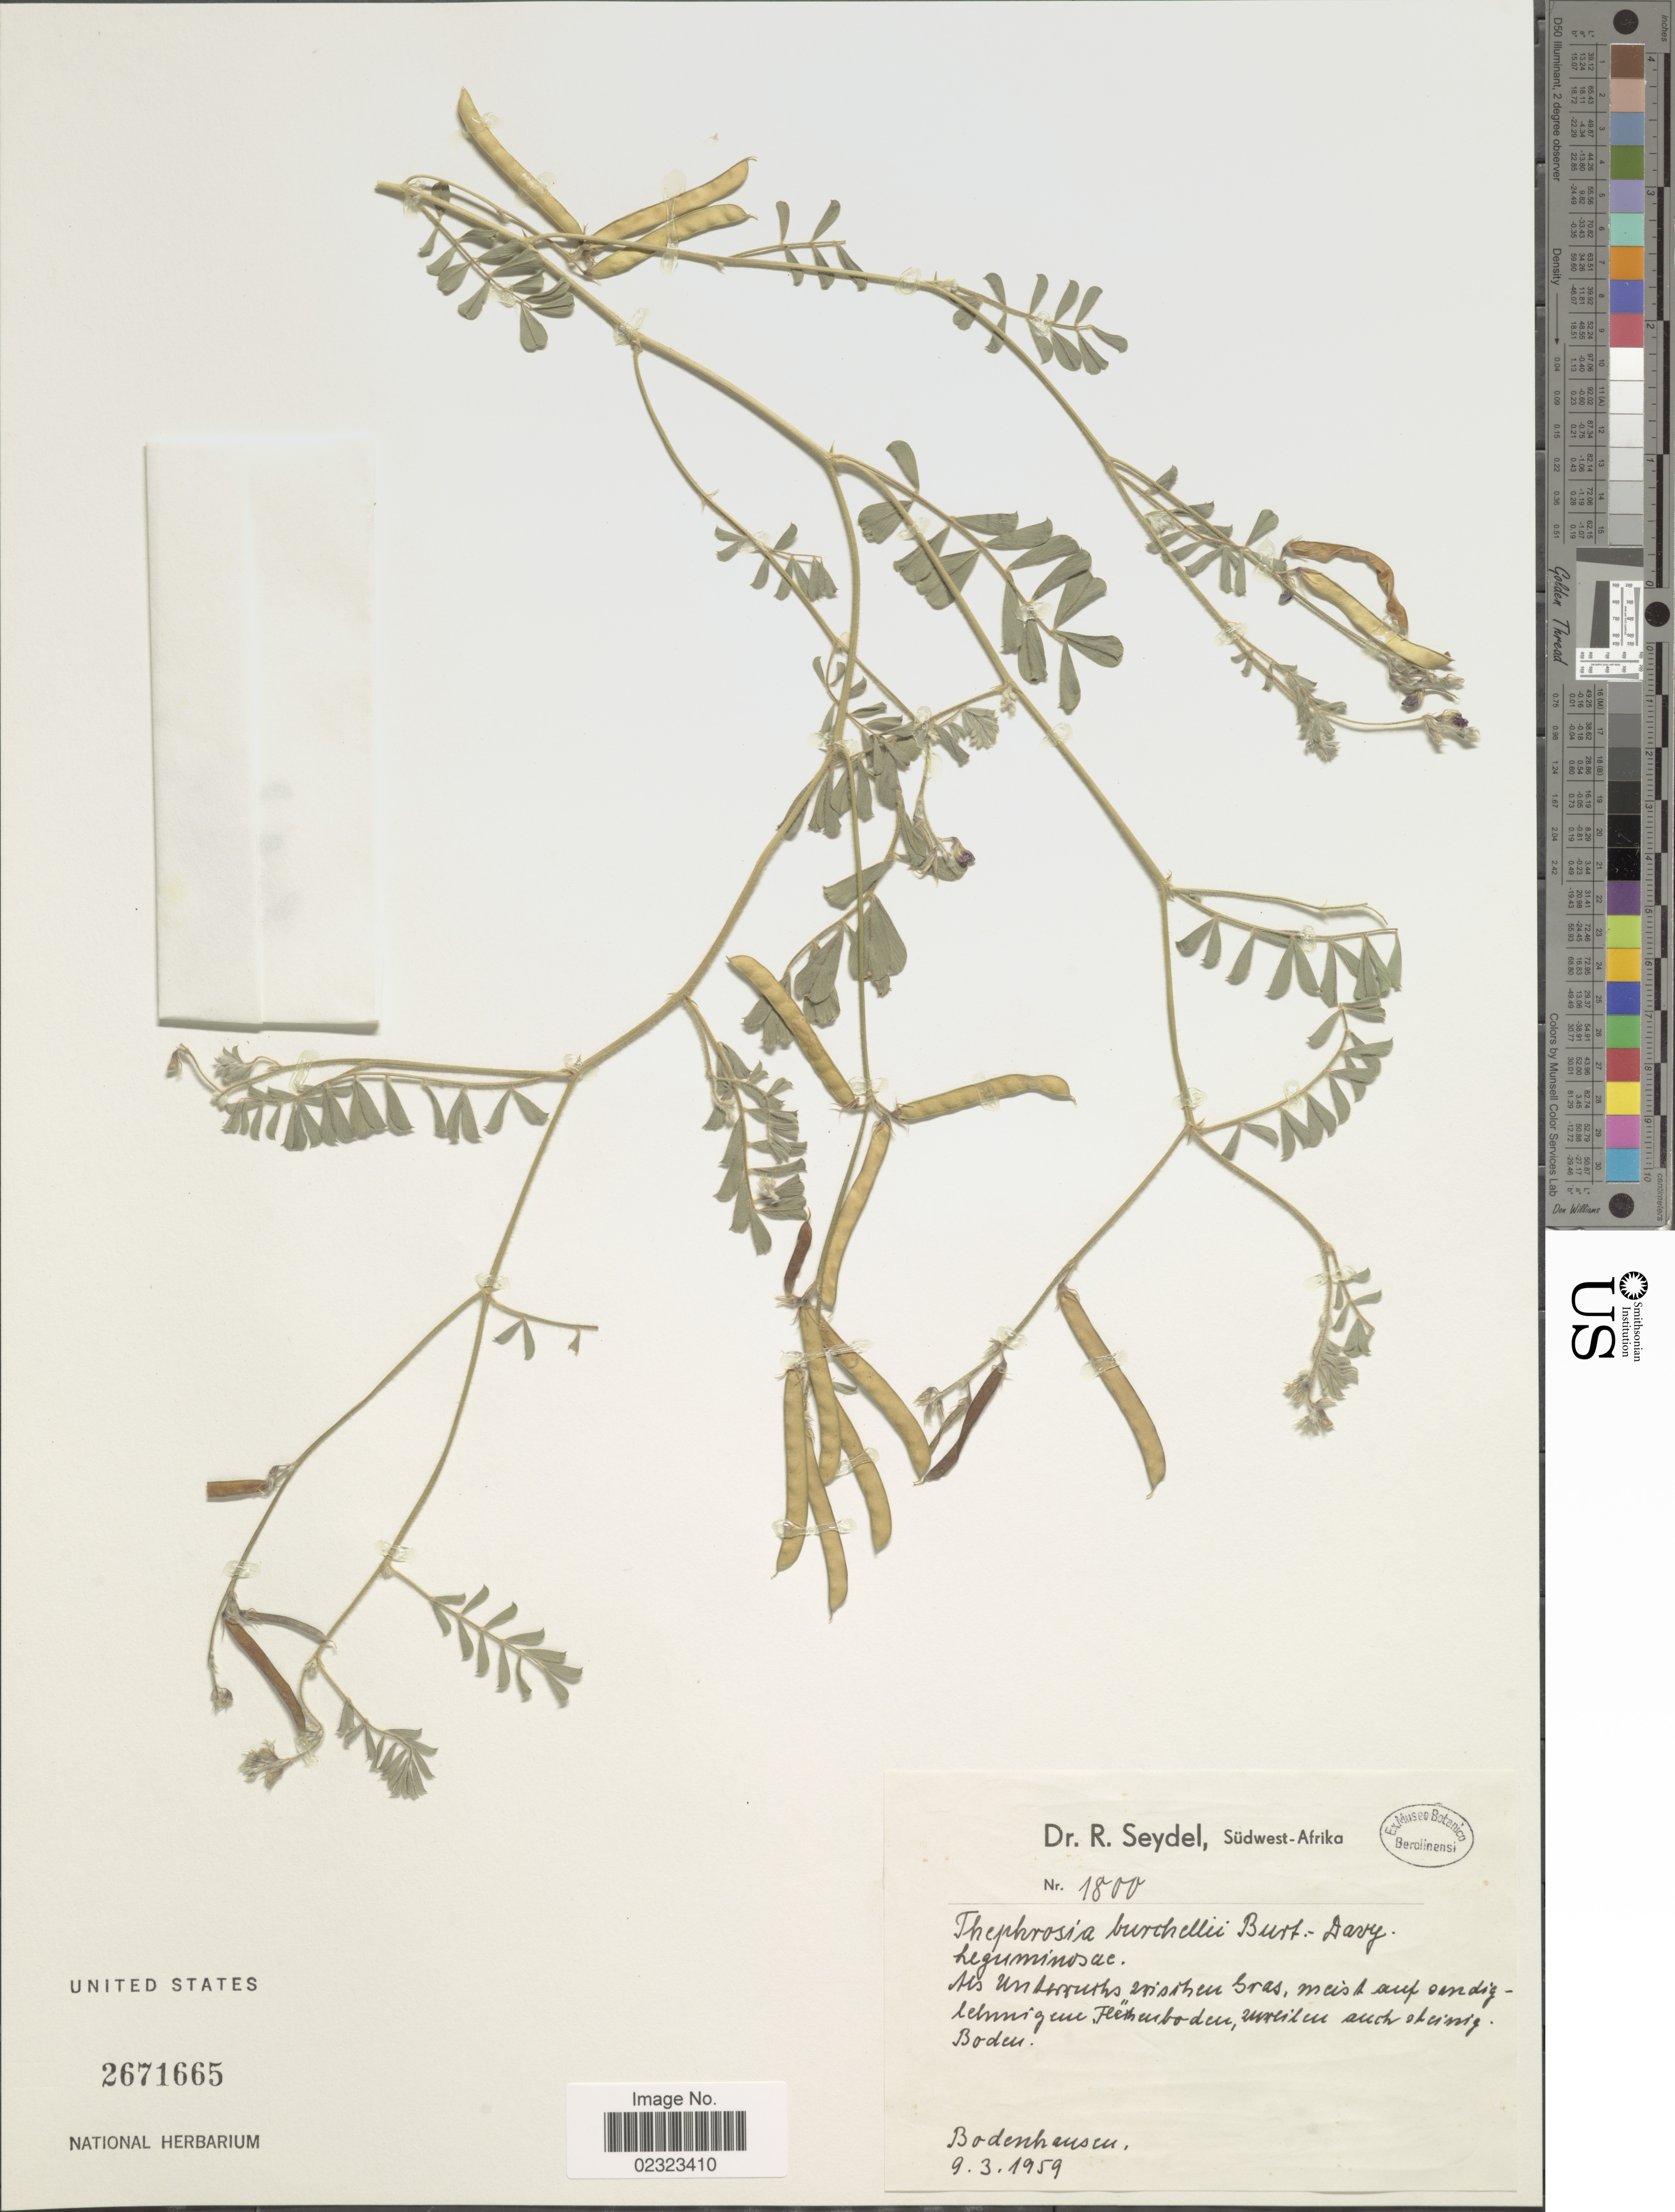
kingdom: Plantae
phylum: Tracheophyta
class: Magnoliopsida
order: Fabales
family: Fabaceae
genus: Tephrosia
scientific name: Tephrosia burchellii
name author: Burtt Davy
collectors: R. Seydel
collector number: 1800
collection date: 1959-03-09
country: Namibia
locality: Südwest-Afrika. Bodenhausen.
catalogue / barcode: US 2671665